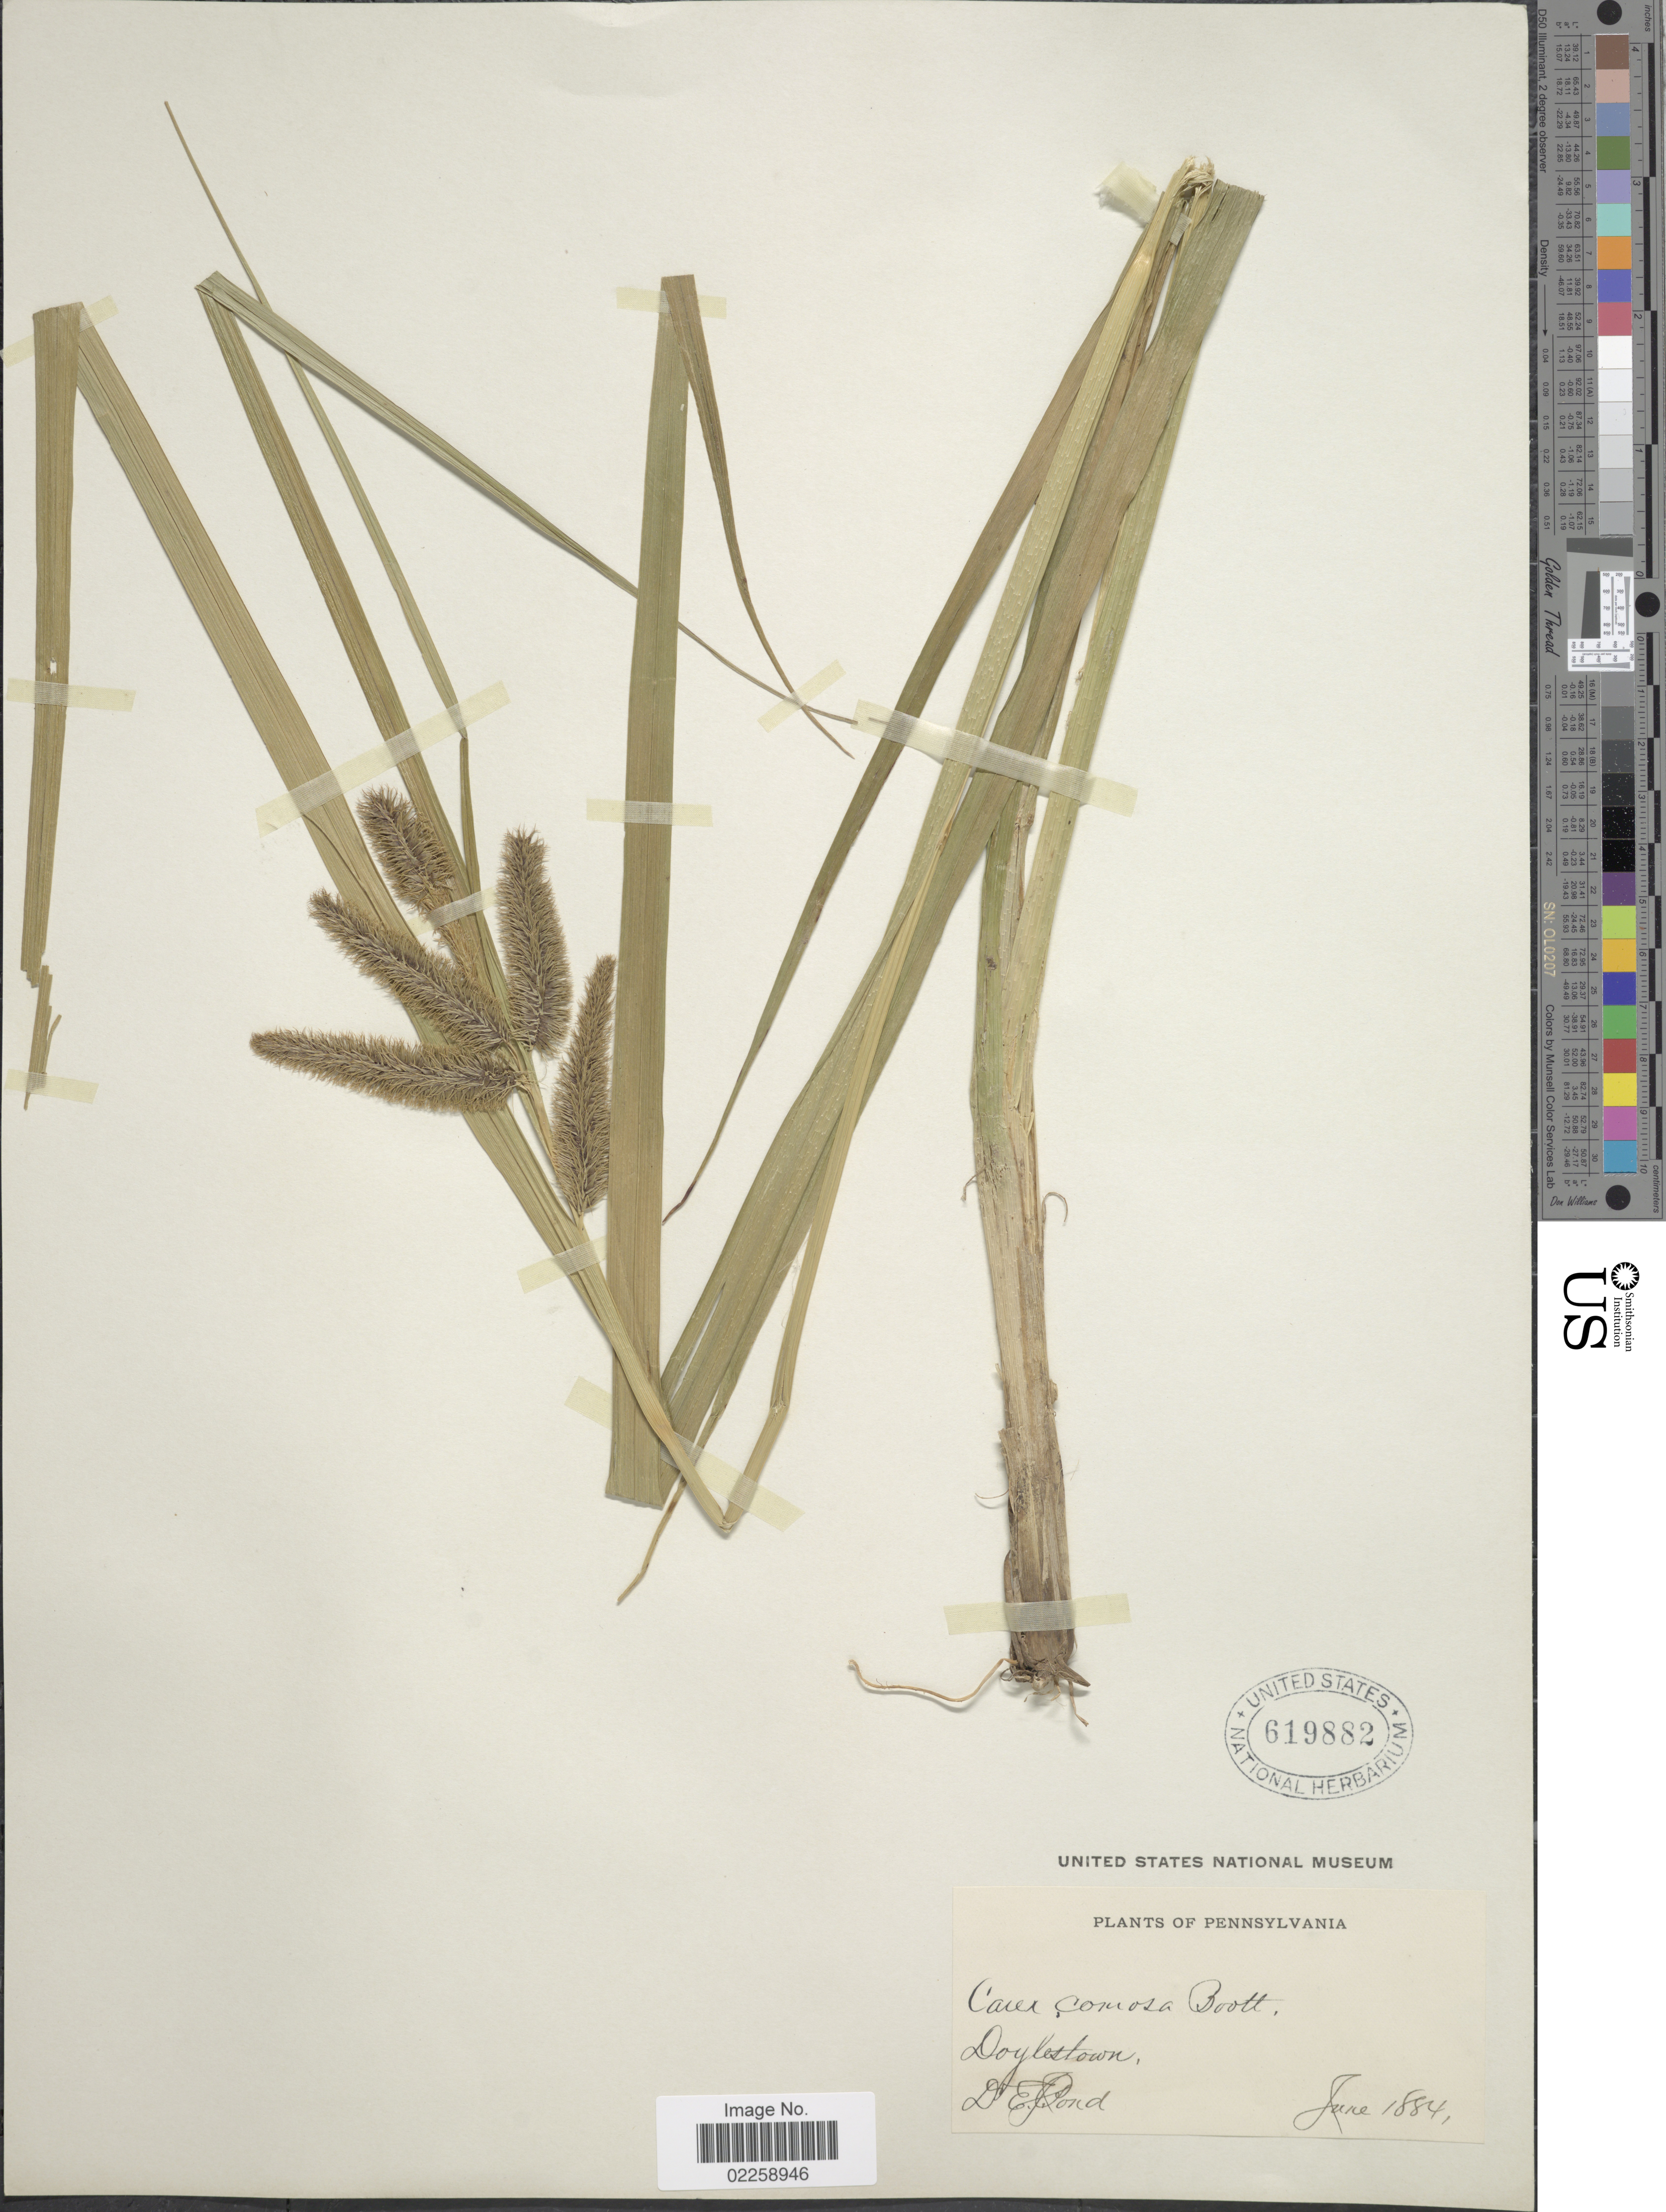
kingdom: Plantae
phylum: Tracheophyta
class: Liliopsida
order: Poales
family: Cyperaceae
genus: Carex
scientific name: Carex comosa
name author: Boott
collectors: D. Pond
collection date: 1884-06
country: United States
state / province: Pennsylvania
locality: Doylestown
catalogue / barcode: US 619882